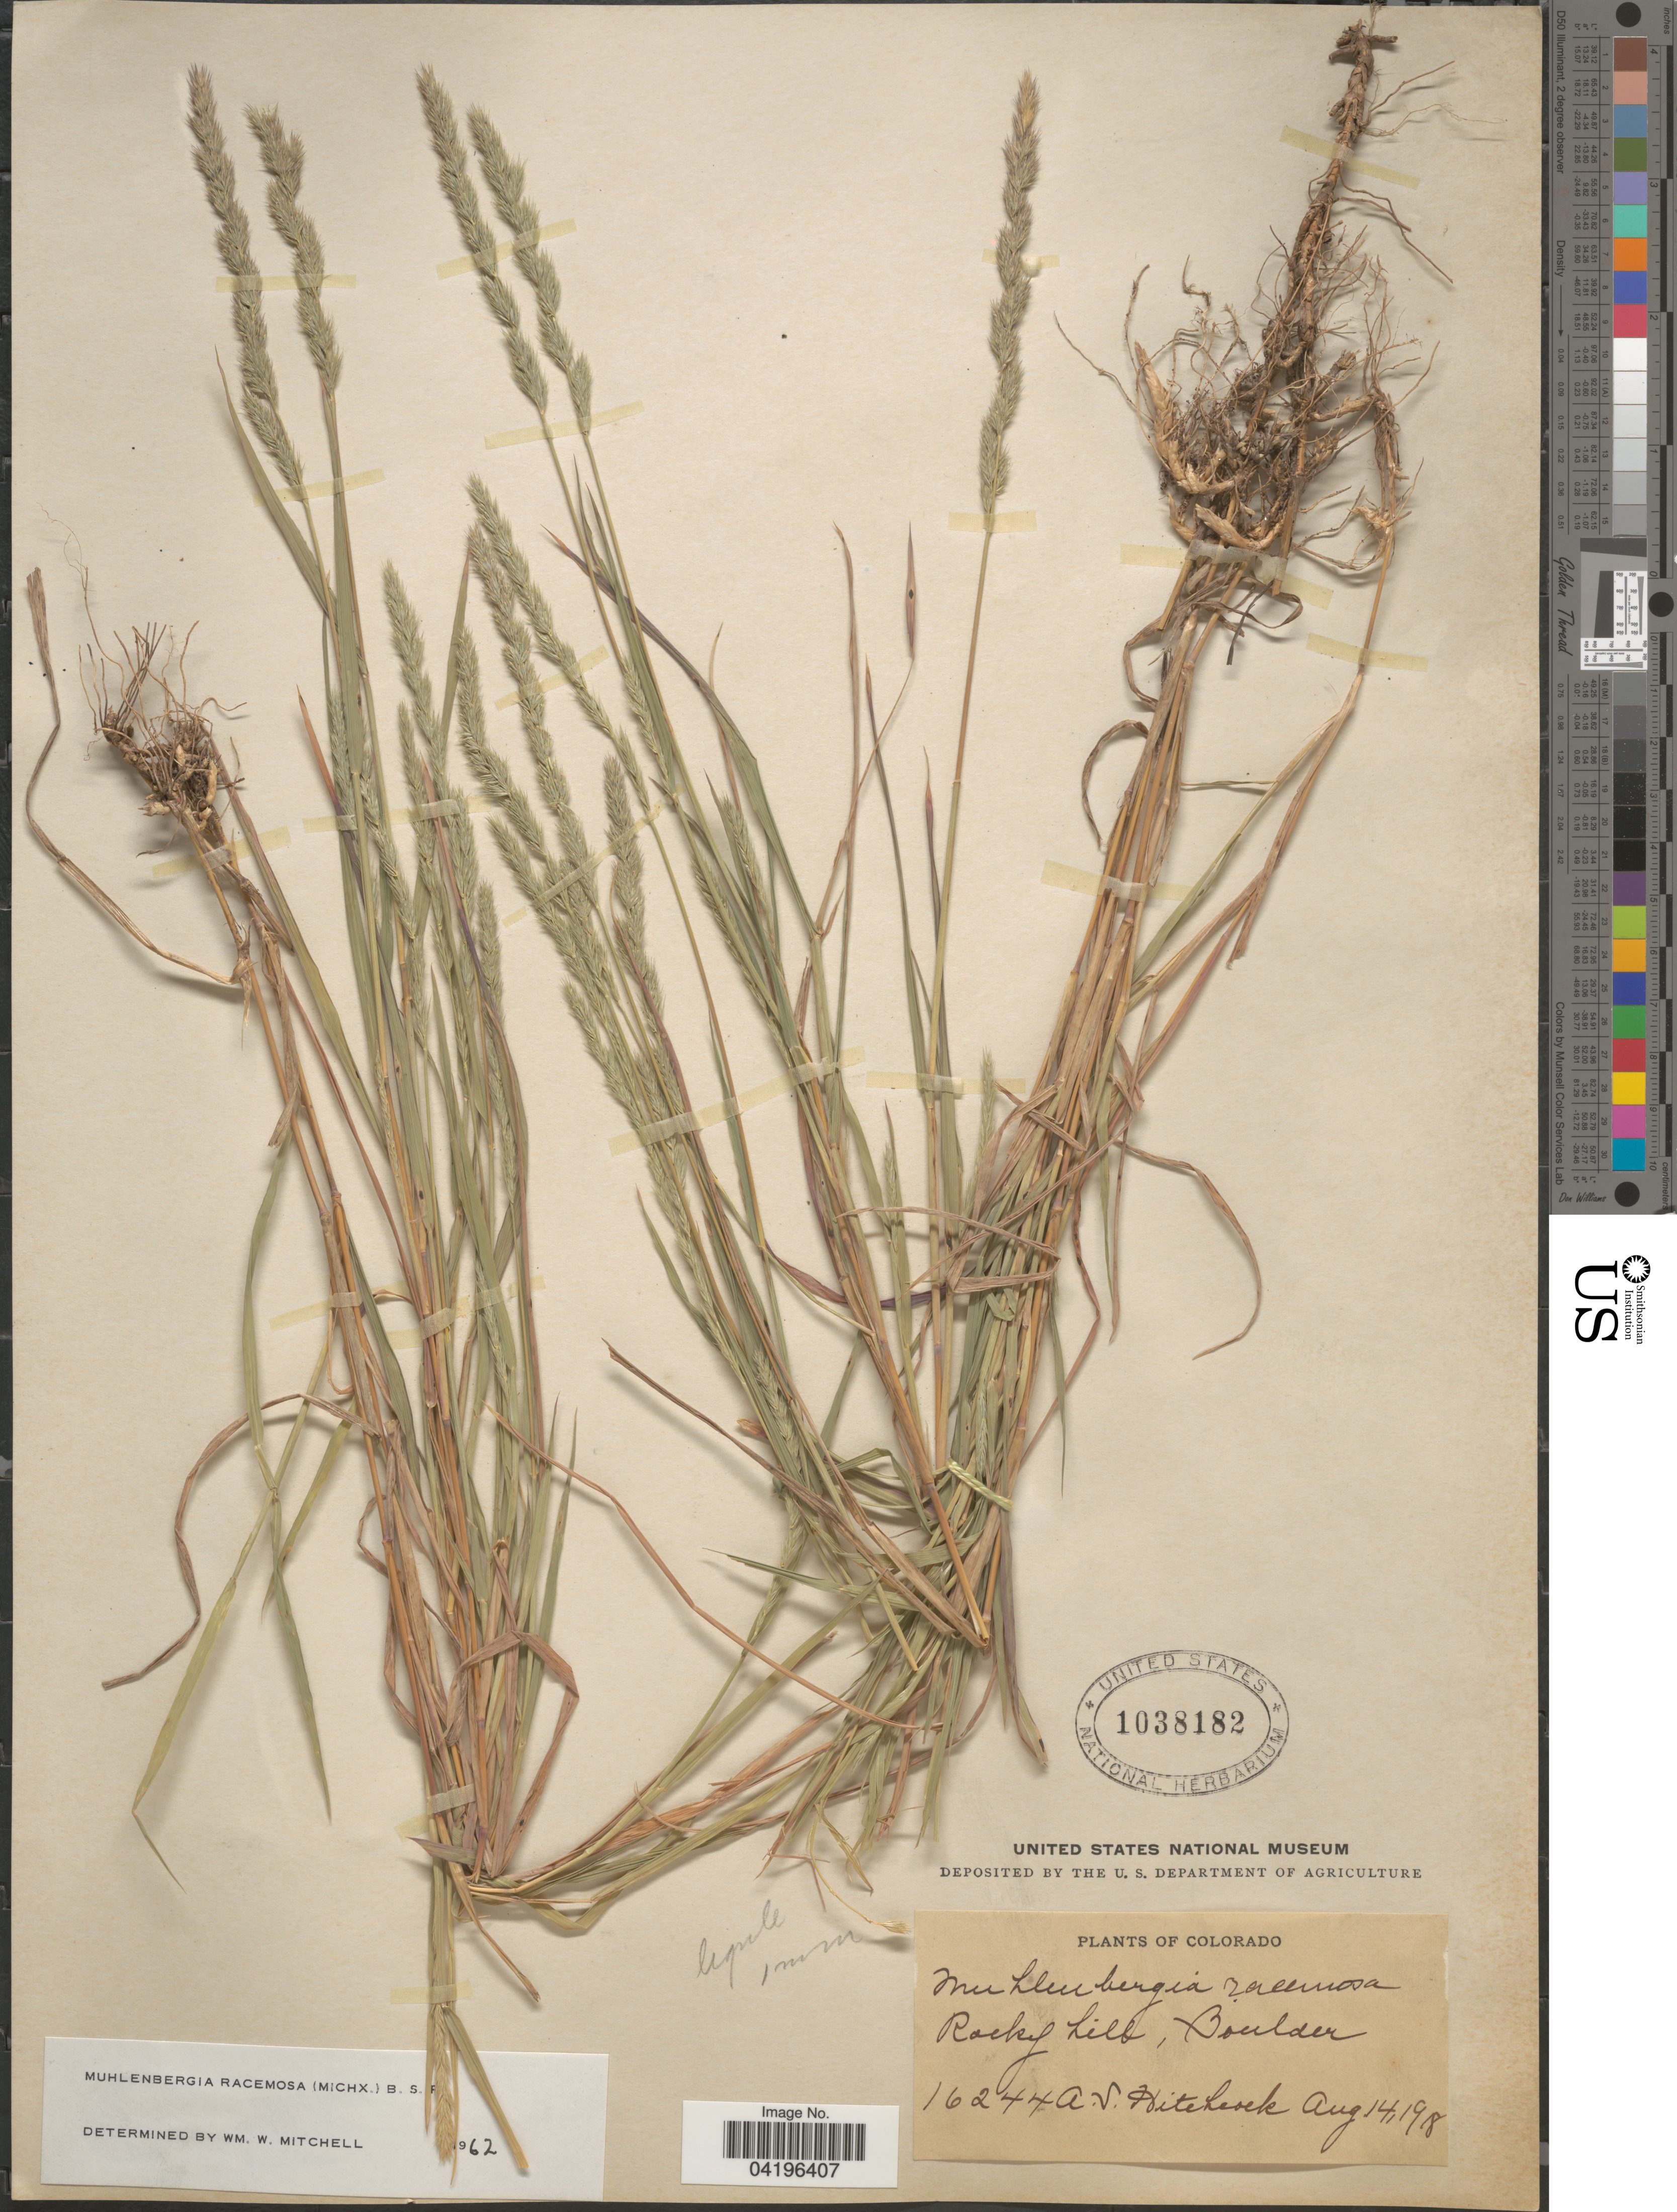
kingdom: Plantae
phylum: Tracheophyta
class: Liliopsida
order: Poales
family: Poaceae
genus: Muhlenbergia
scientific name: Muhlenbergia racemosa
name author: (Michx.) Britton et al.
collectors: A. S. Hitchcock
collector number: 16244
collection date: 1918-08-14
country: United States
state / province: Colorado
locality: Rocky hill, Boulder.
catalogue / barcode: US 1038182